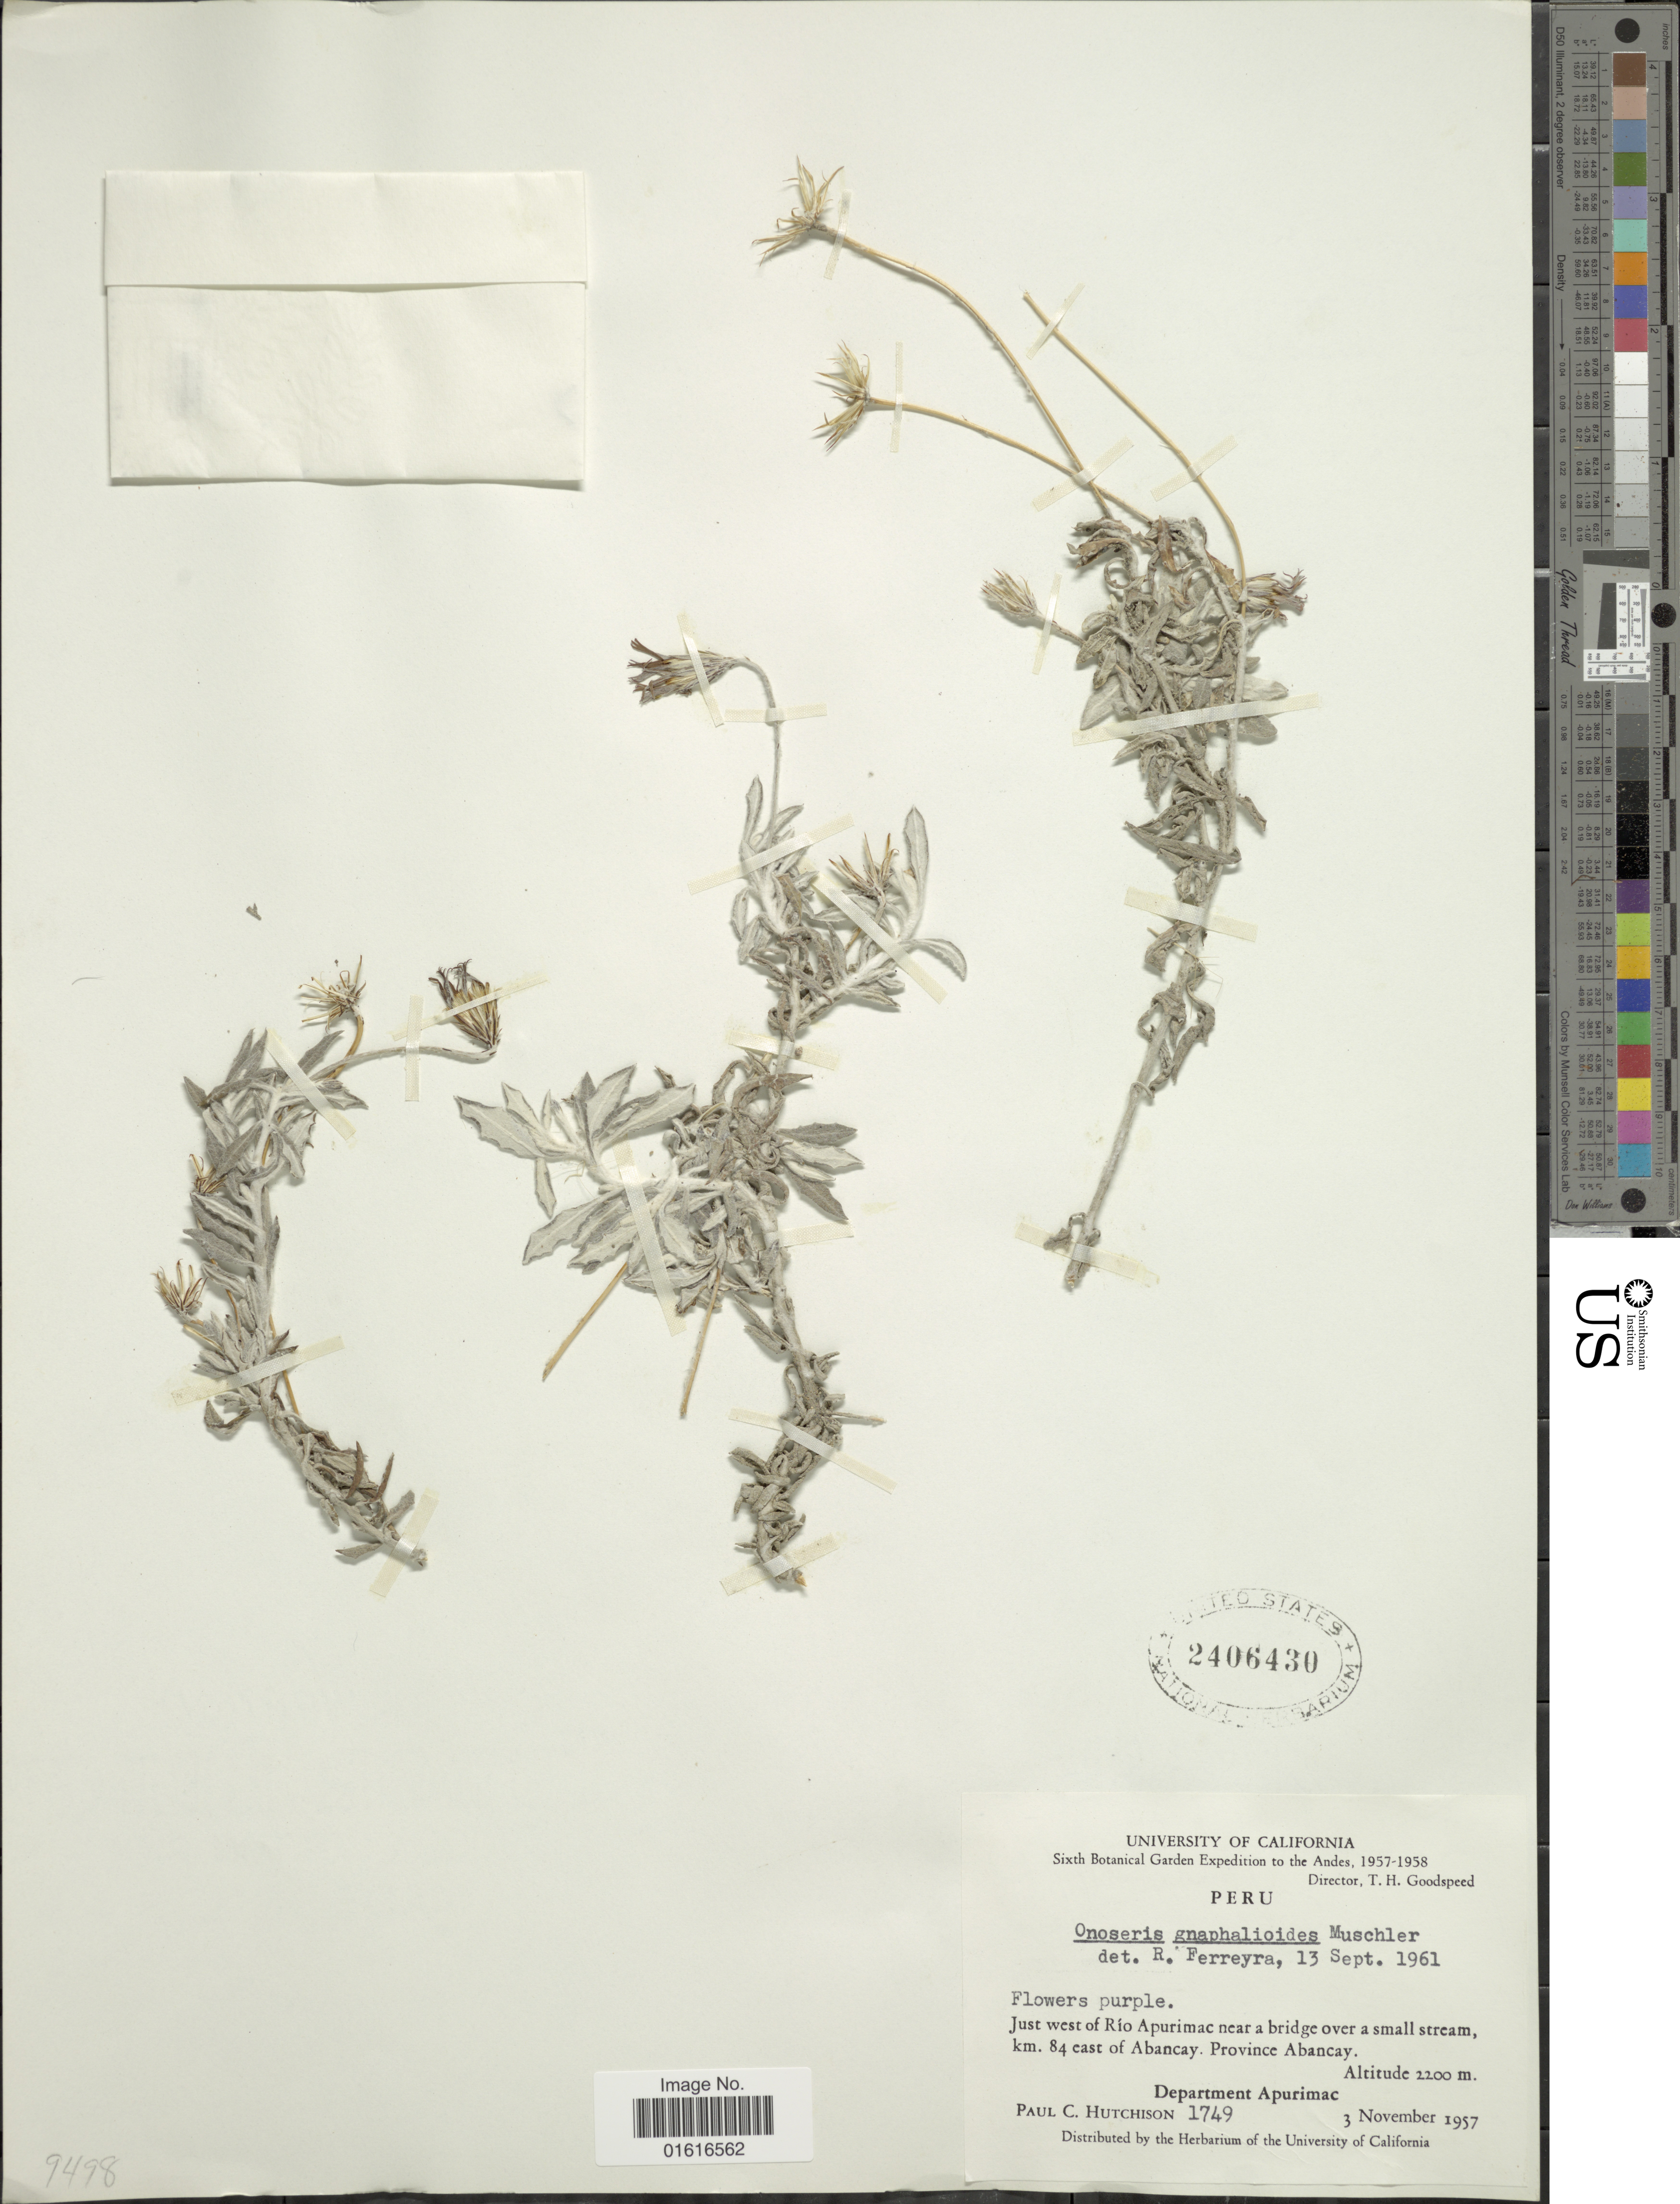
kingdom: Plantae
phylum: Tracheophyta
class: Magnoliopsida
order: Asterales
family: Asteraceae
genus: Onoseris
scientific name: Onoseris gnaphalioides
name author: Muschl.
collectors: P. C. Hutchison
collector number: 1749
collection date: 1957-11-03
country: Peru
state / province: Apurímac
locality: Just west of Rio Apurimac near a bridge over a small stream, km. 84 east of Abancay. Province Abancay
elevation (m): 2200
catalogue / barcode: US 2406430